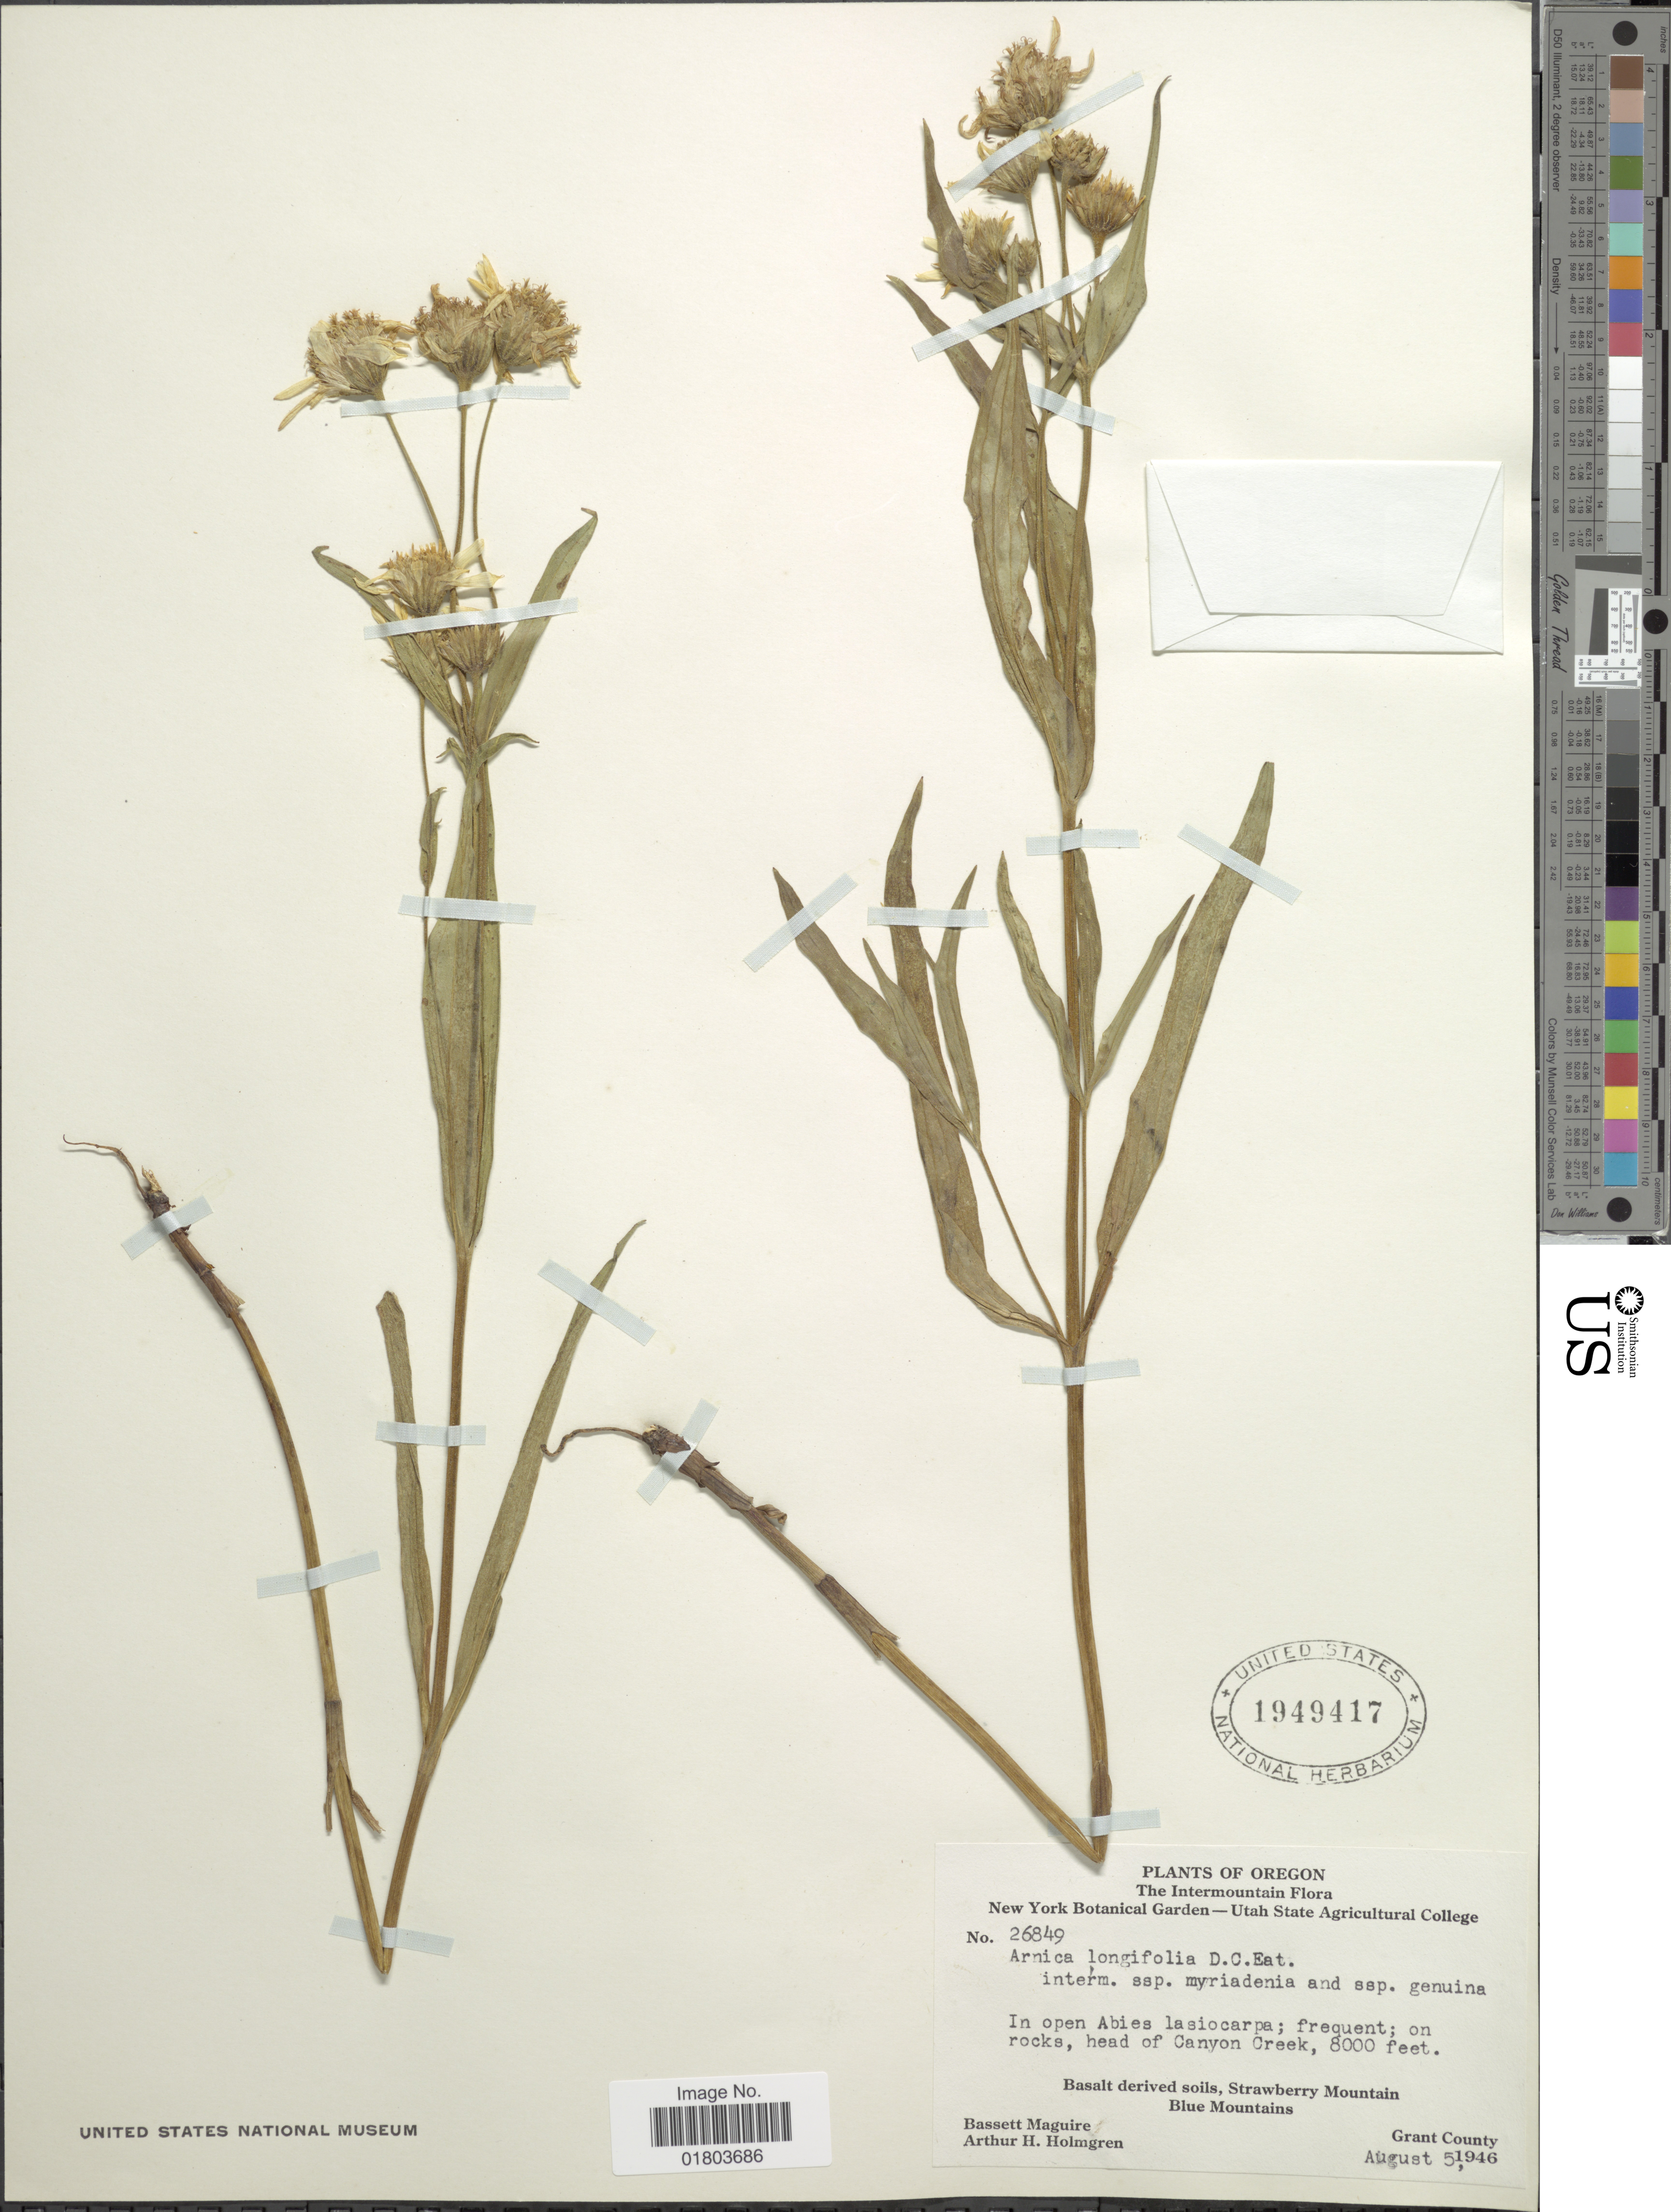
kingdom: Plantae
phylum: Tracheophyta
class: Magnoliopsida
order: Asterales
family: Asteraceae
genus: Arnica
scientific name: Arnica longifolia subsp. myriadenia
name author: (Piper) Maguire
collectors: B. Maguire & A. H. Holmgren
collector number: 26849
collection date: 1946-08-05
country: United States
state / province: Oregon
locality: The Intermountain, in open Abies lasiocarpa; frequent; on rocks, head of Canyon Creek, Basalt derived soils, Strawberry Mountain, Blue Mountains, Grant County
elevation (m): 2438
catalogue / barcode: US 1949417